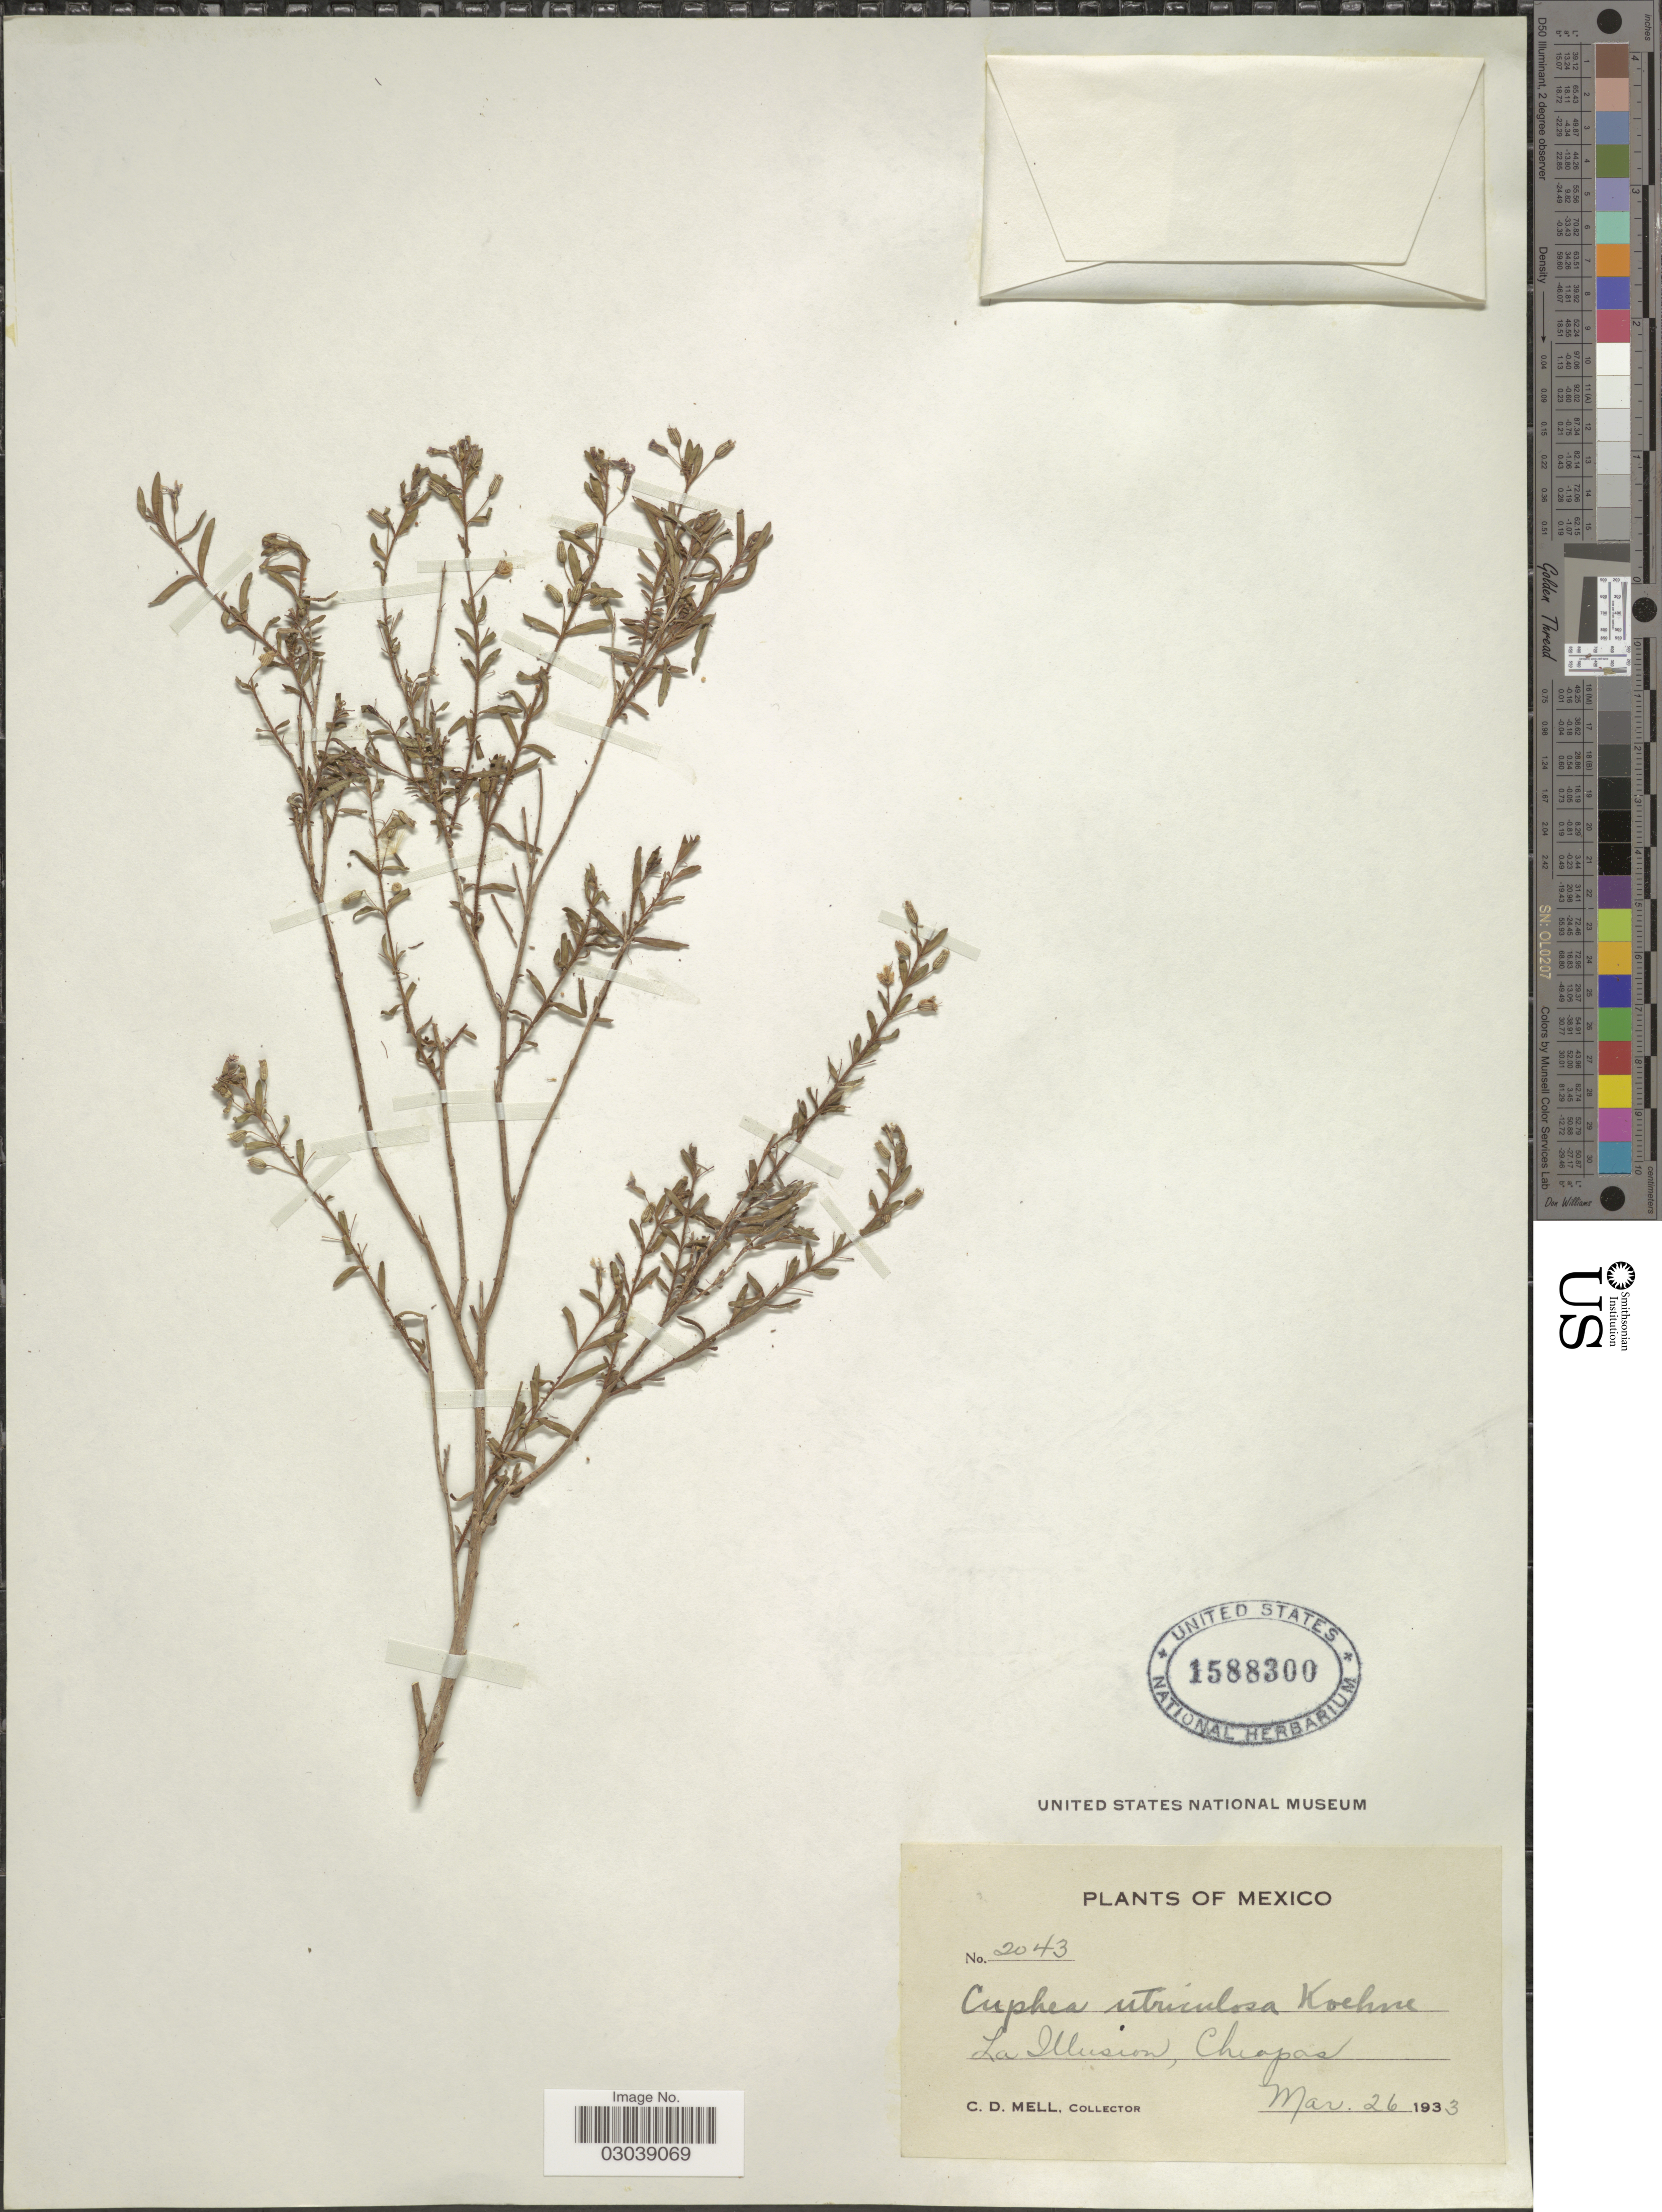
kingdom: Plantae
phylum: Tracheophyta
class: Magnoliopsida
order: Myrtales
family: Lythraceae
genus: Cuphea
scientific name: Cuphea utriculosa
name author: Koehne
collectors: C. D. Mell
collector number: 2043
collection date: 1933-03-26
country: Mexico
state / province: Chiapas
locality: La Illusion, Chiapas.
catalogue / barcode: US 1588300